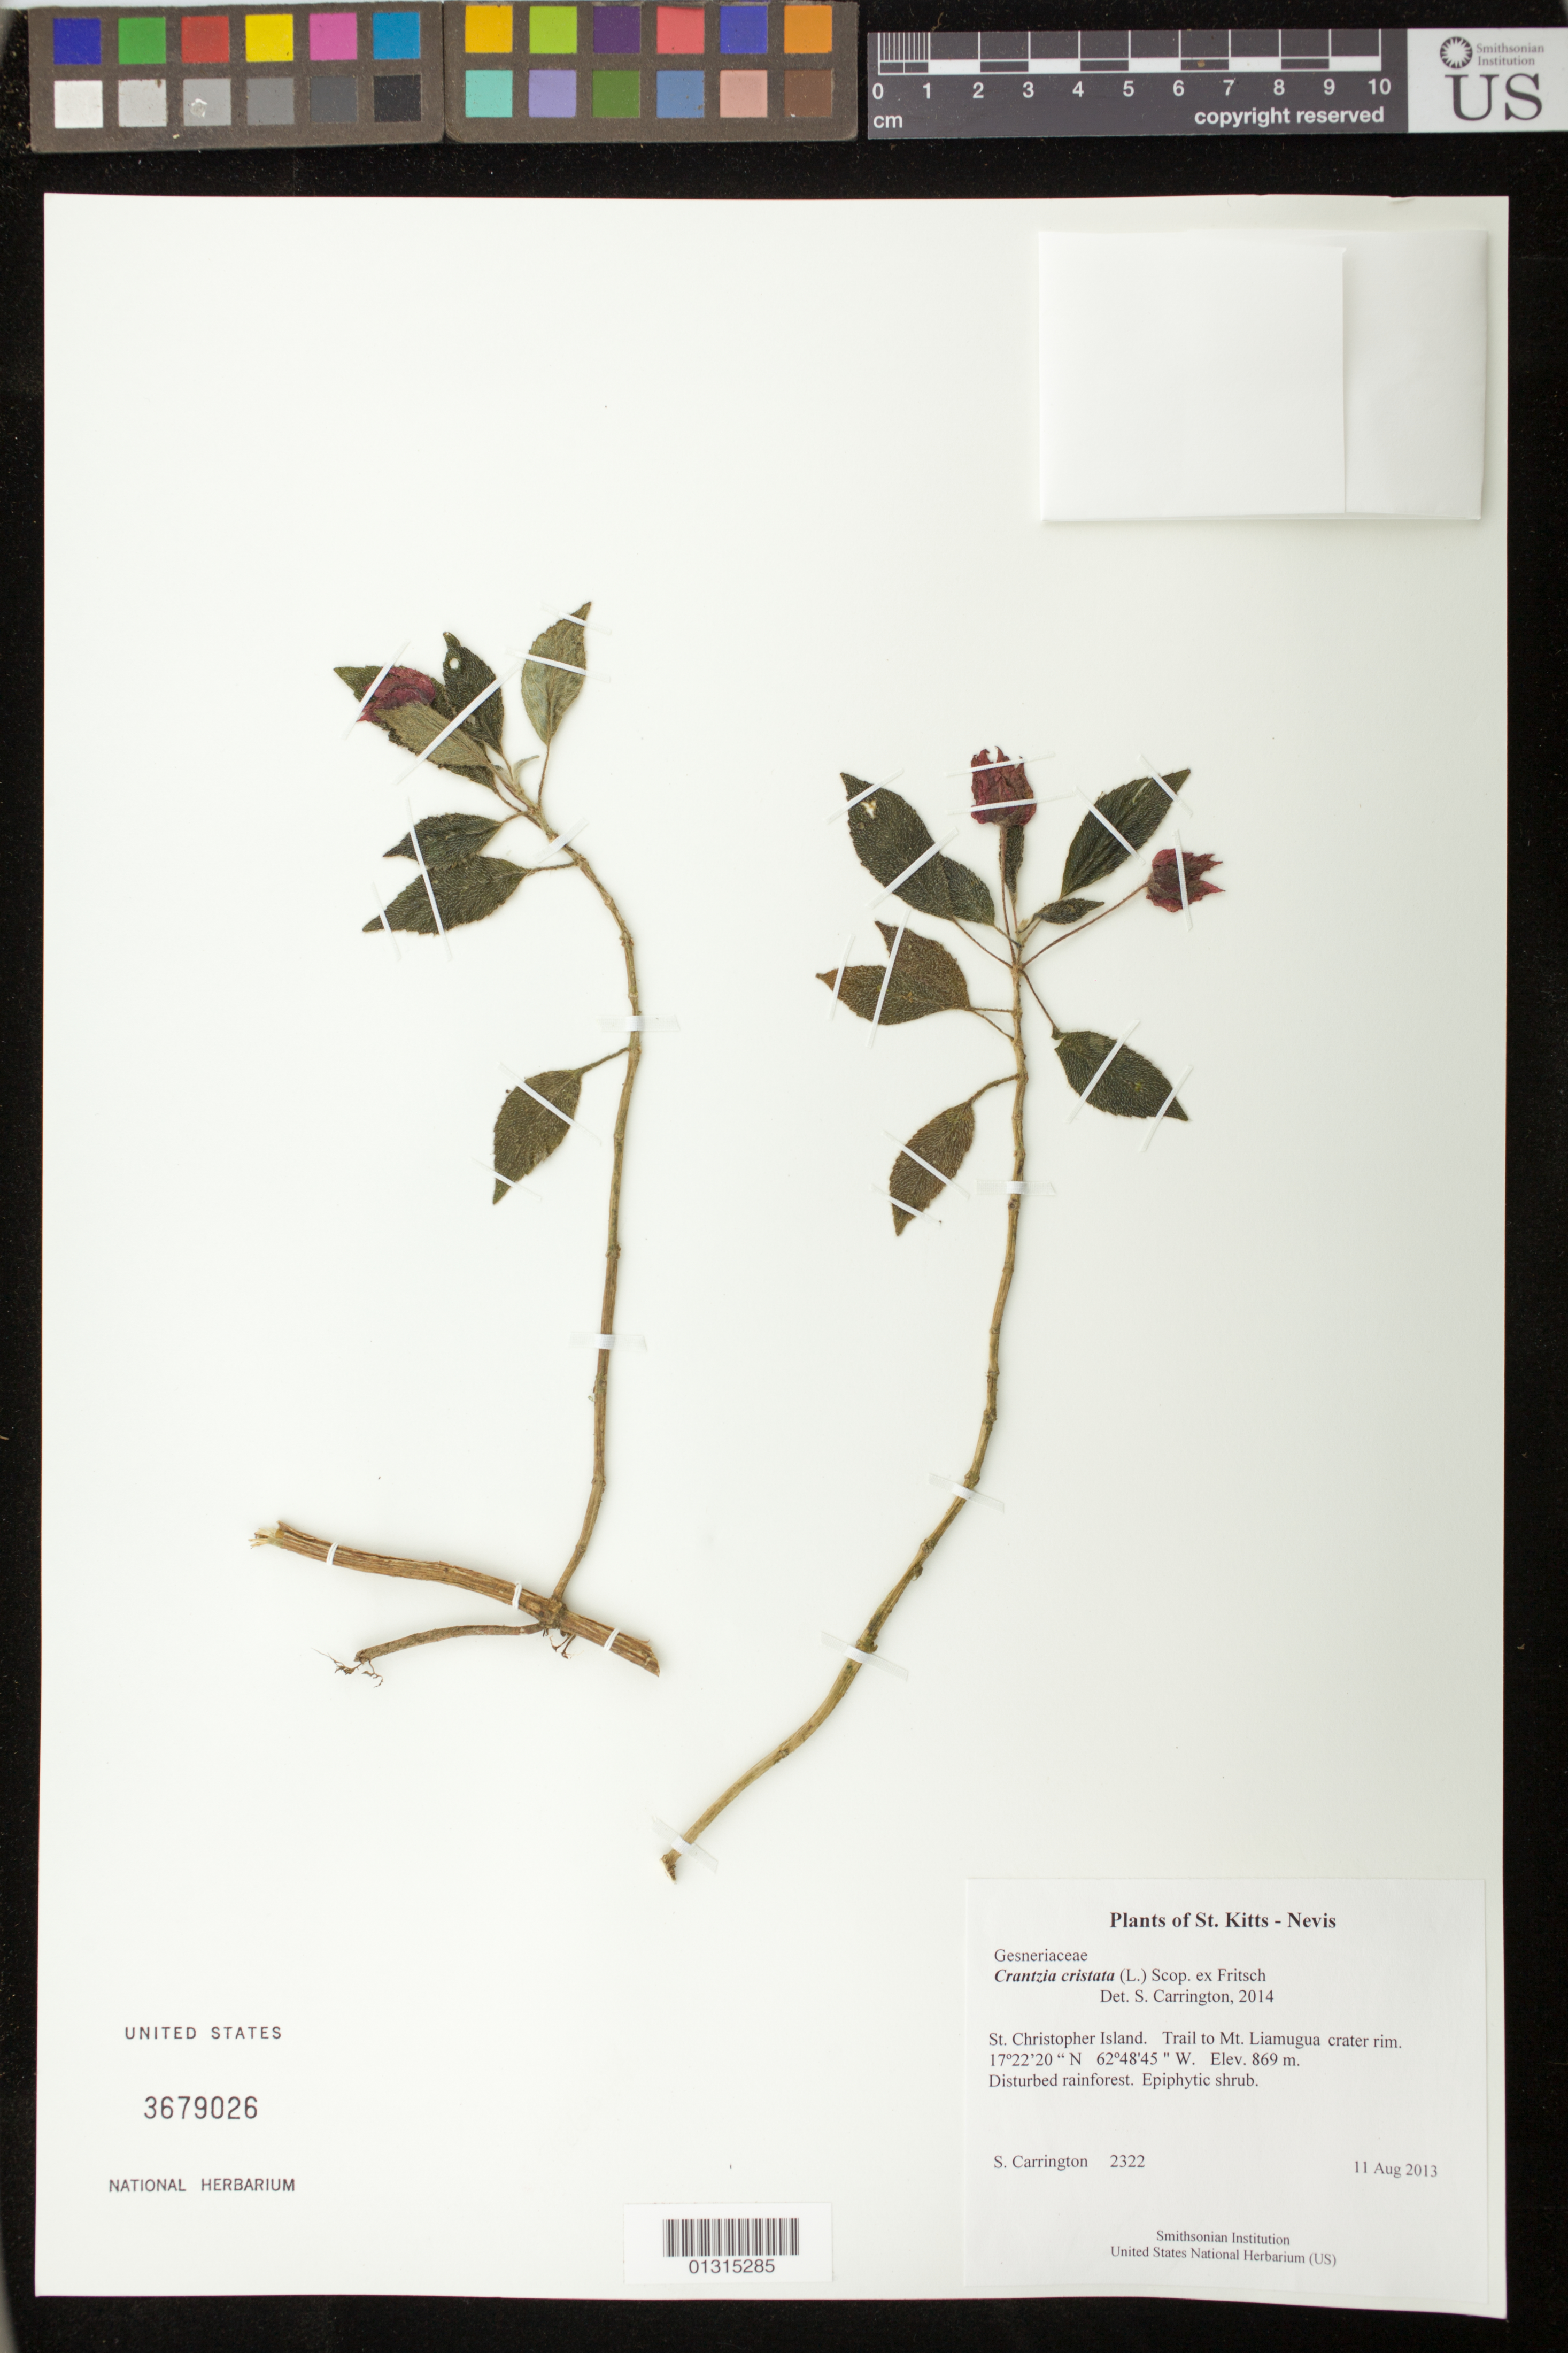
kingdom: Plantae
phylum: Tracheophyta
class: Magnoliopsida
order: Lamiales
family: Gesneriaceae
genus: Crantzia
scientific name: Crantzia cristata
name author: (L.) Scop. ex Fritsch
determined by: Carrington, C. M. S.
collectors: C. M. S. Carrington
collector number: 2322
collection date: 2013-08-11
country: St. Christopher-Nevis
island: St. Christopher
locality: Trail to Mt. Liamugua crater rim.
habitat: Disturbed rainforest.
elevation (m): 869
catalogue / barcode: US 3679026